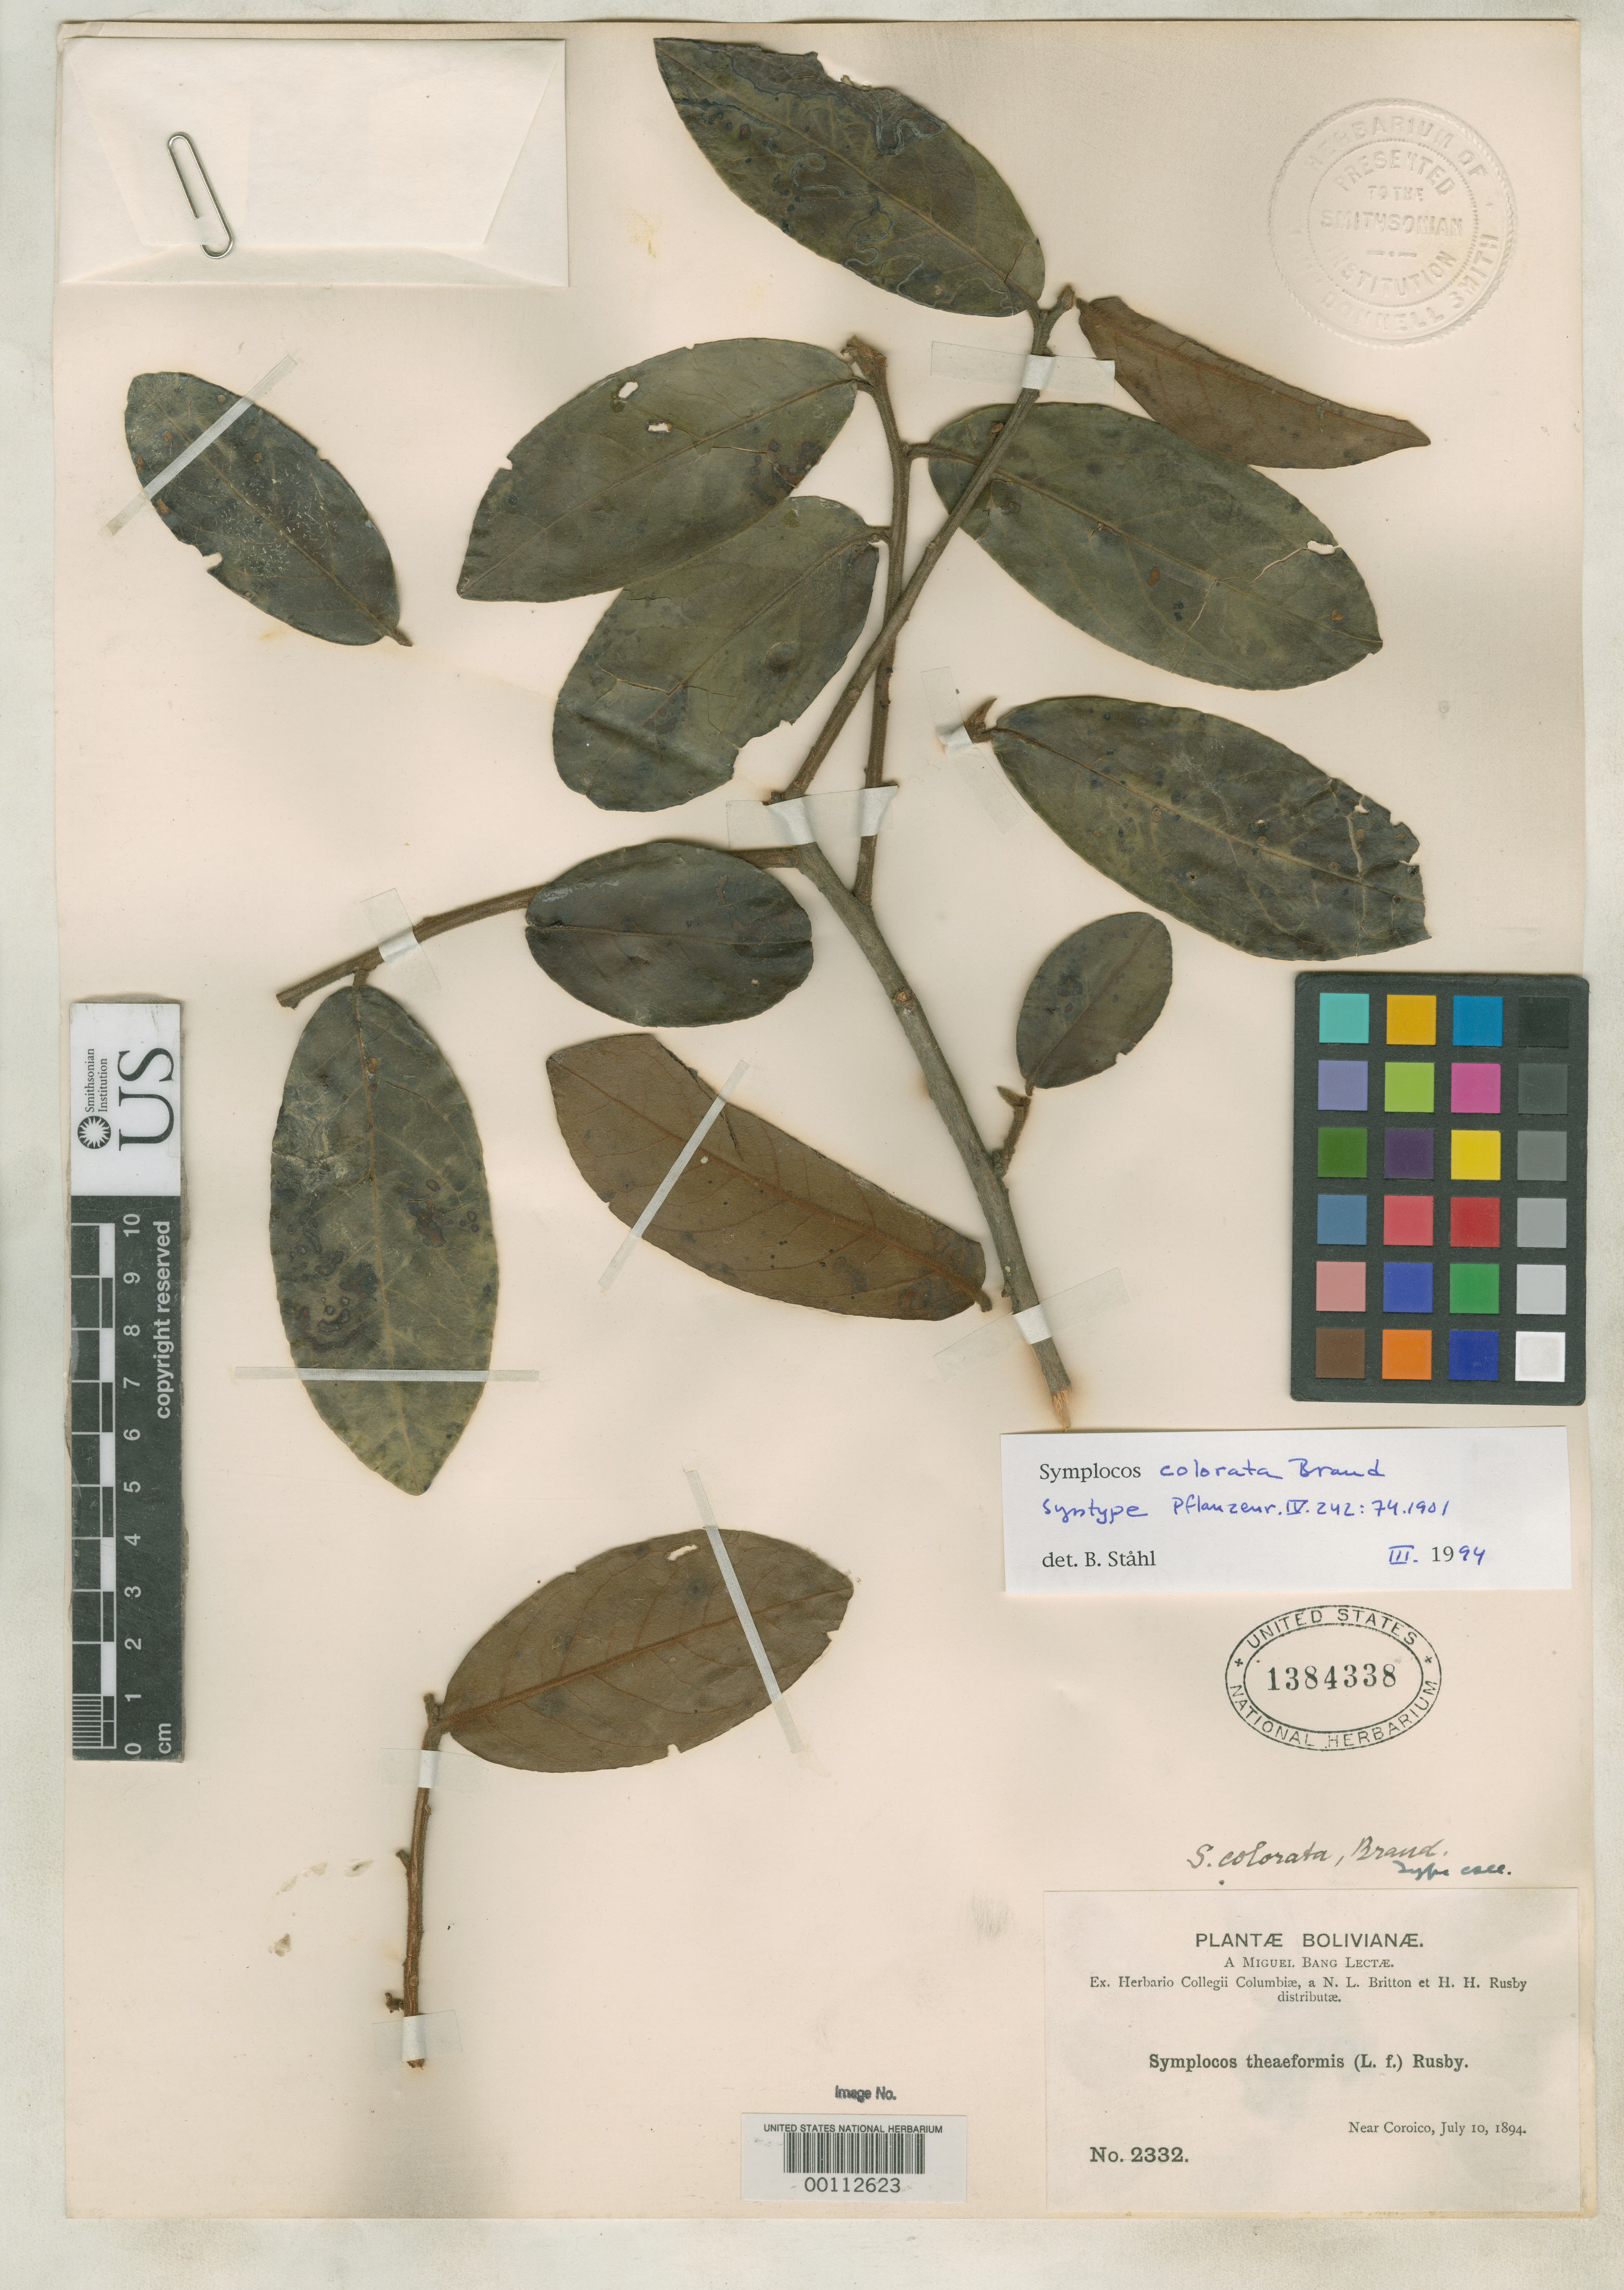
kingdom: Plantae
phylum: Tracheophyta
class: Magnoliopsida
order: Ericales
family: Symplocaceae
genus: Symplocos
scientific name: Symplocos colorata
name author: Brand in Engl.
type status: Isosyntype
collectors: M. Bang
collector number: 2332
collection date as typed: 10 Jul 1894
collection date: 1894-07-10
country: Bolivia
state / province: La Paz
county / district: Nor Yungas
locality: Near Coroico.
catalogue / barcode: US 1384338